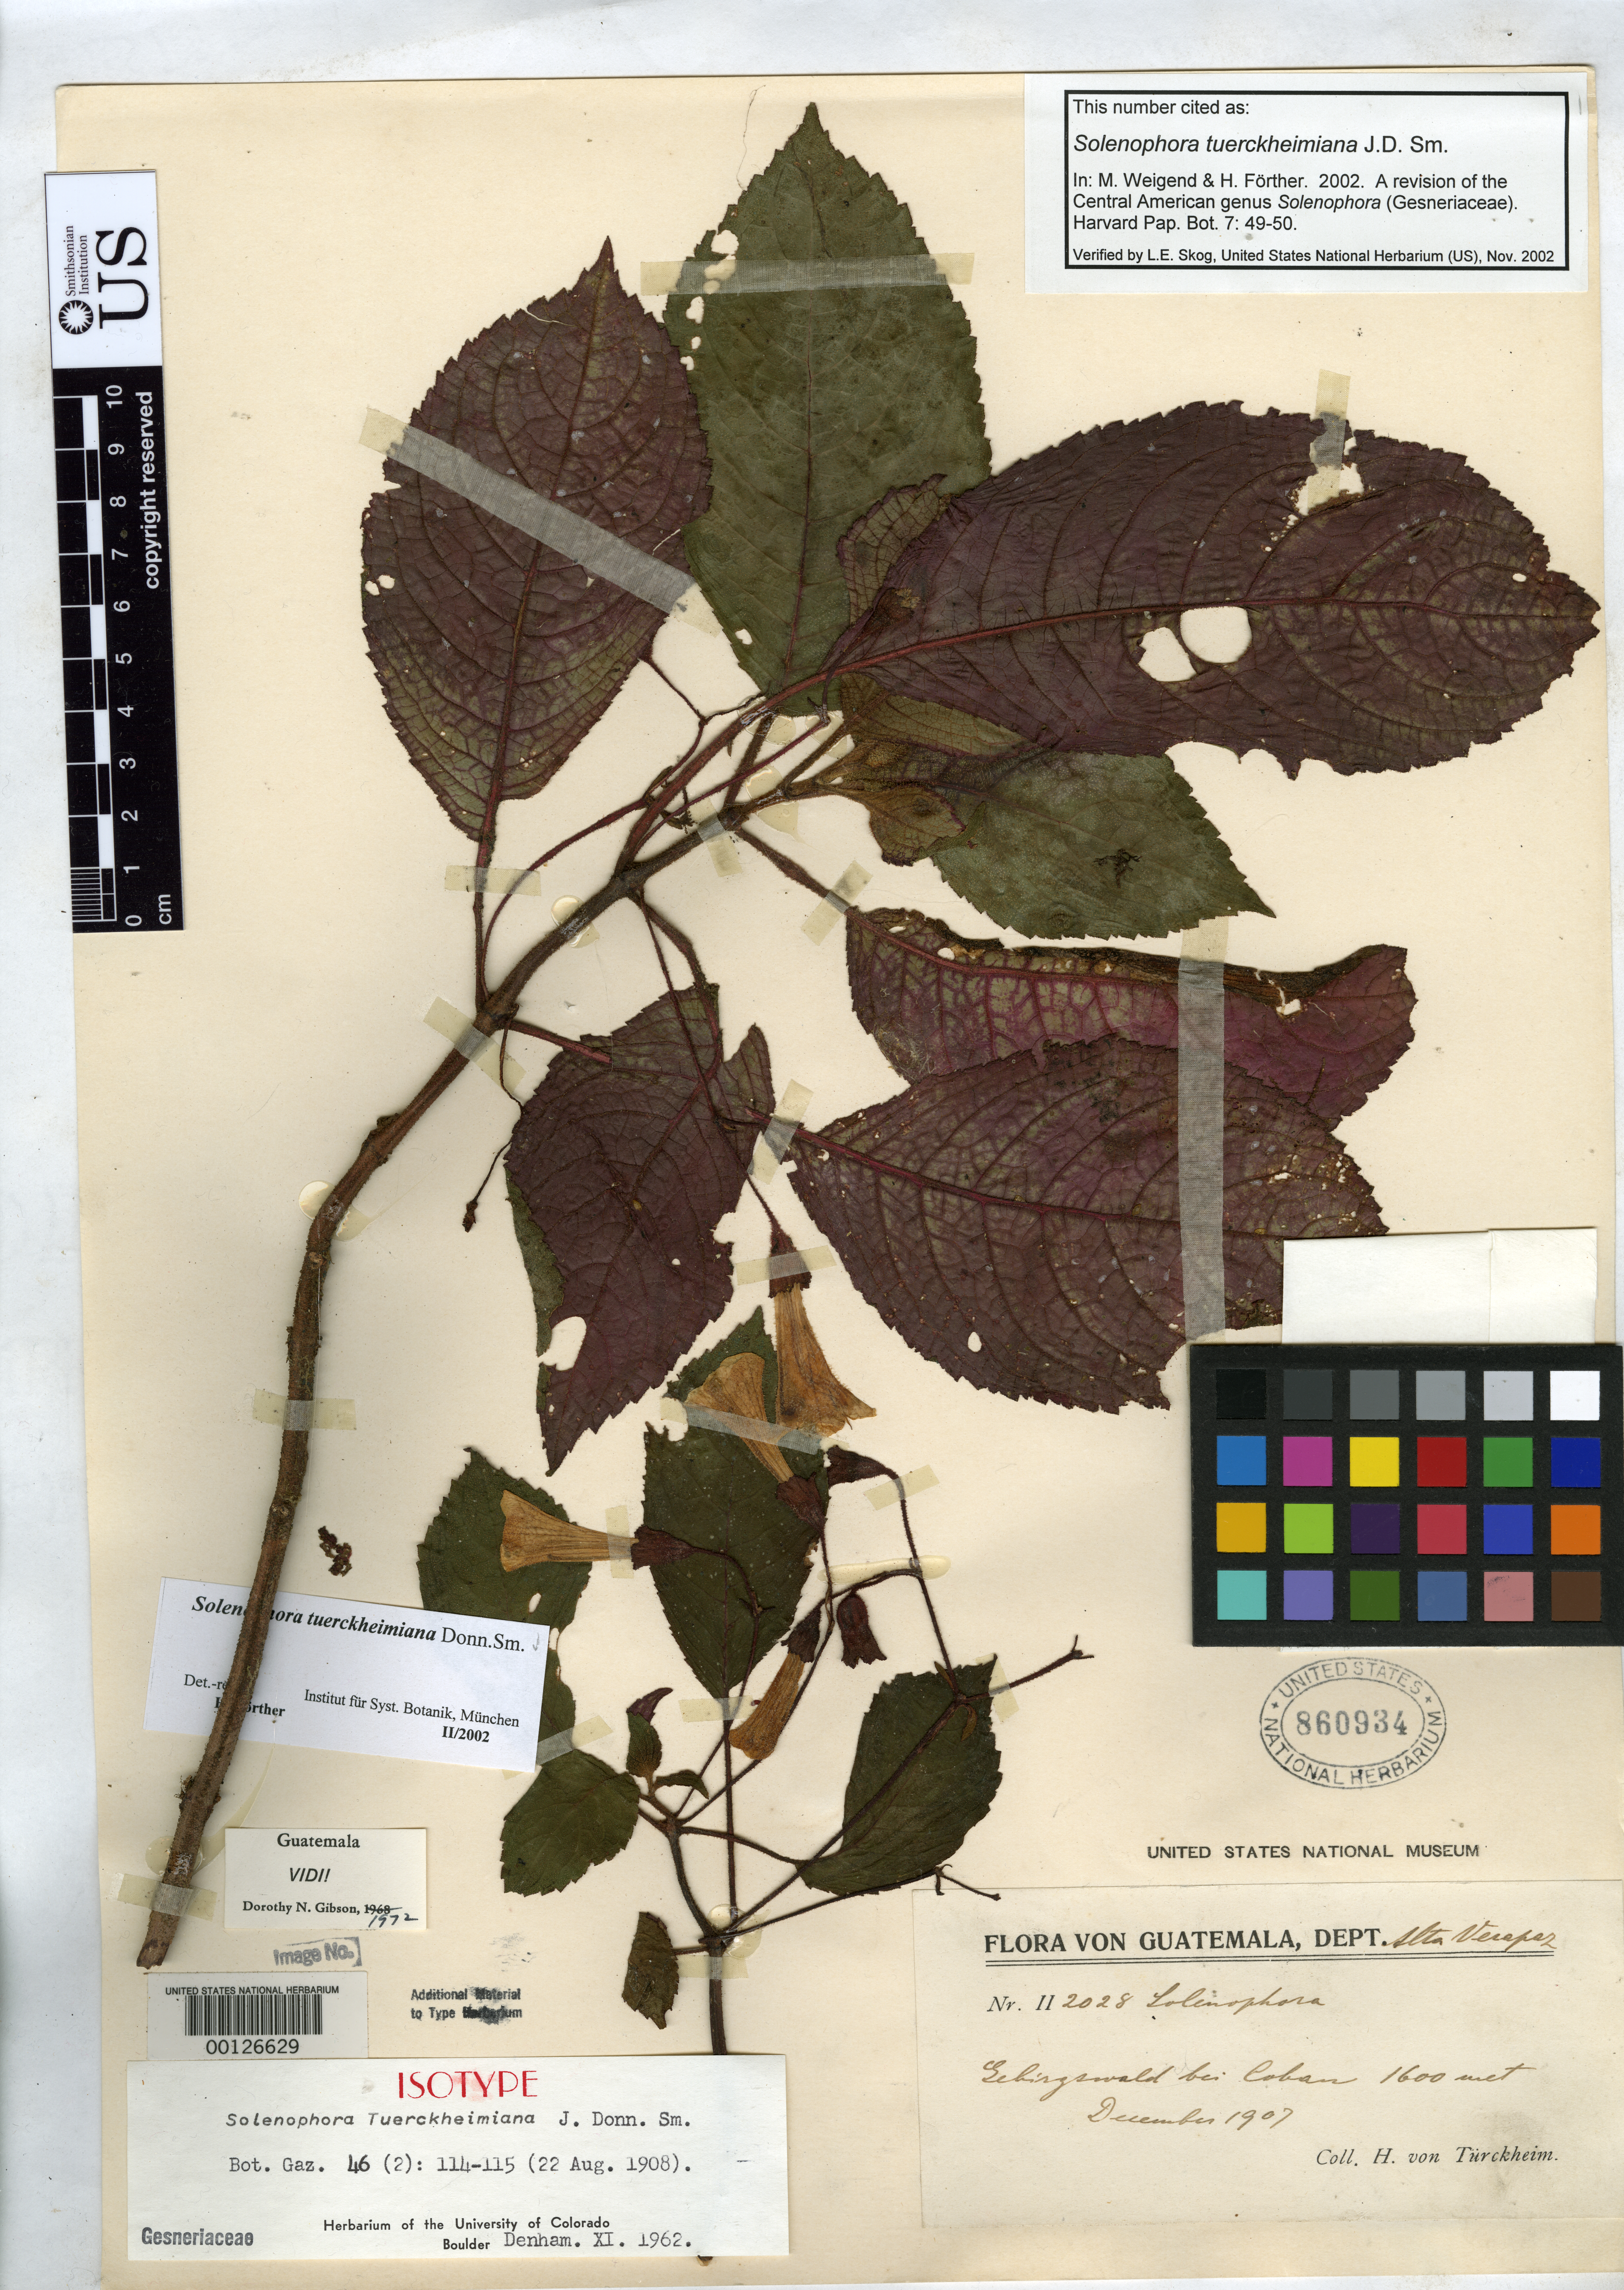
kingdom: Plantae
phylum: Tracheophyta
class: Magnoliopsida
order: Lamiales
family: Gesneriaceae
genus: Solenophora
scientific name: Solenophora tuerckheimiana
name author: Donn. Sm.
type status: Isotype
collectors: H. von Türckheim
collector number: II 2028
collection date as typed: Dec 1907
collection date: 1907-12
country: Guatemala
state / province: Alta Verapaz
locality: Cobán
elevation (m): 1600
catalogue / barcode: US 860934